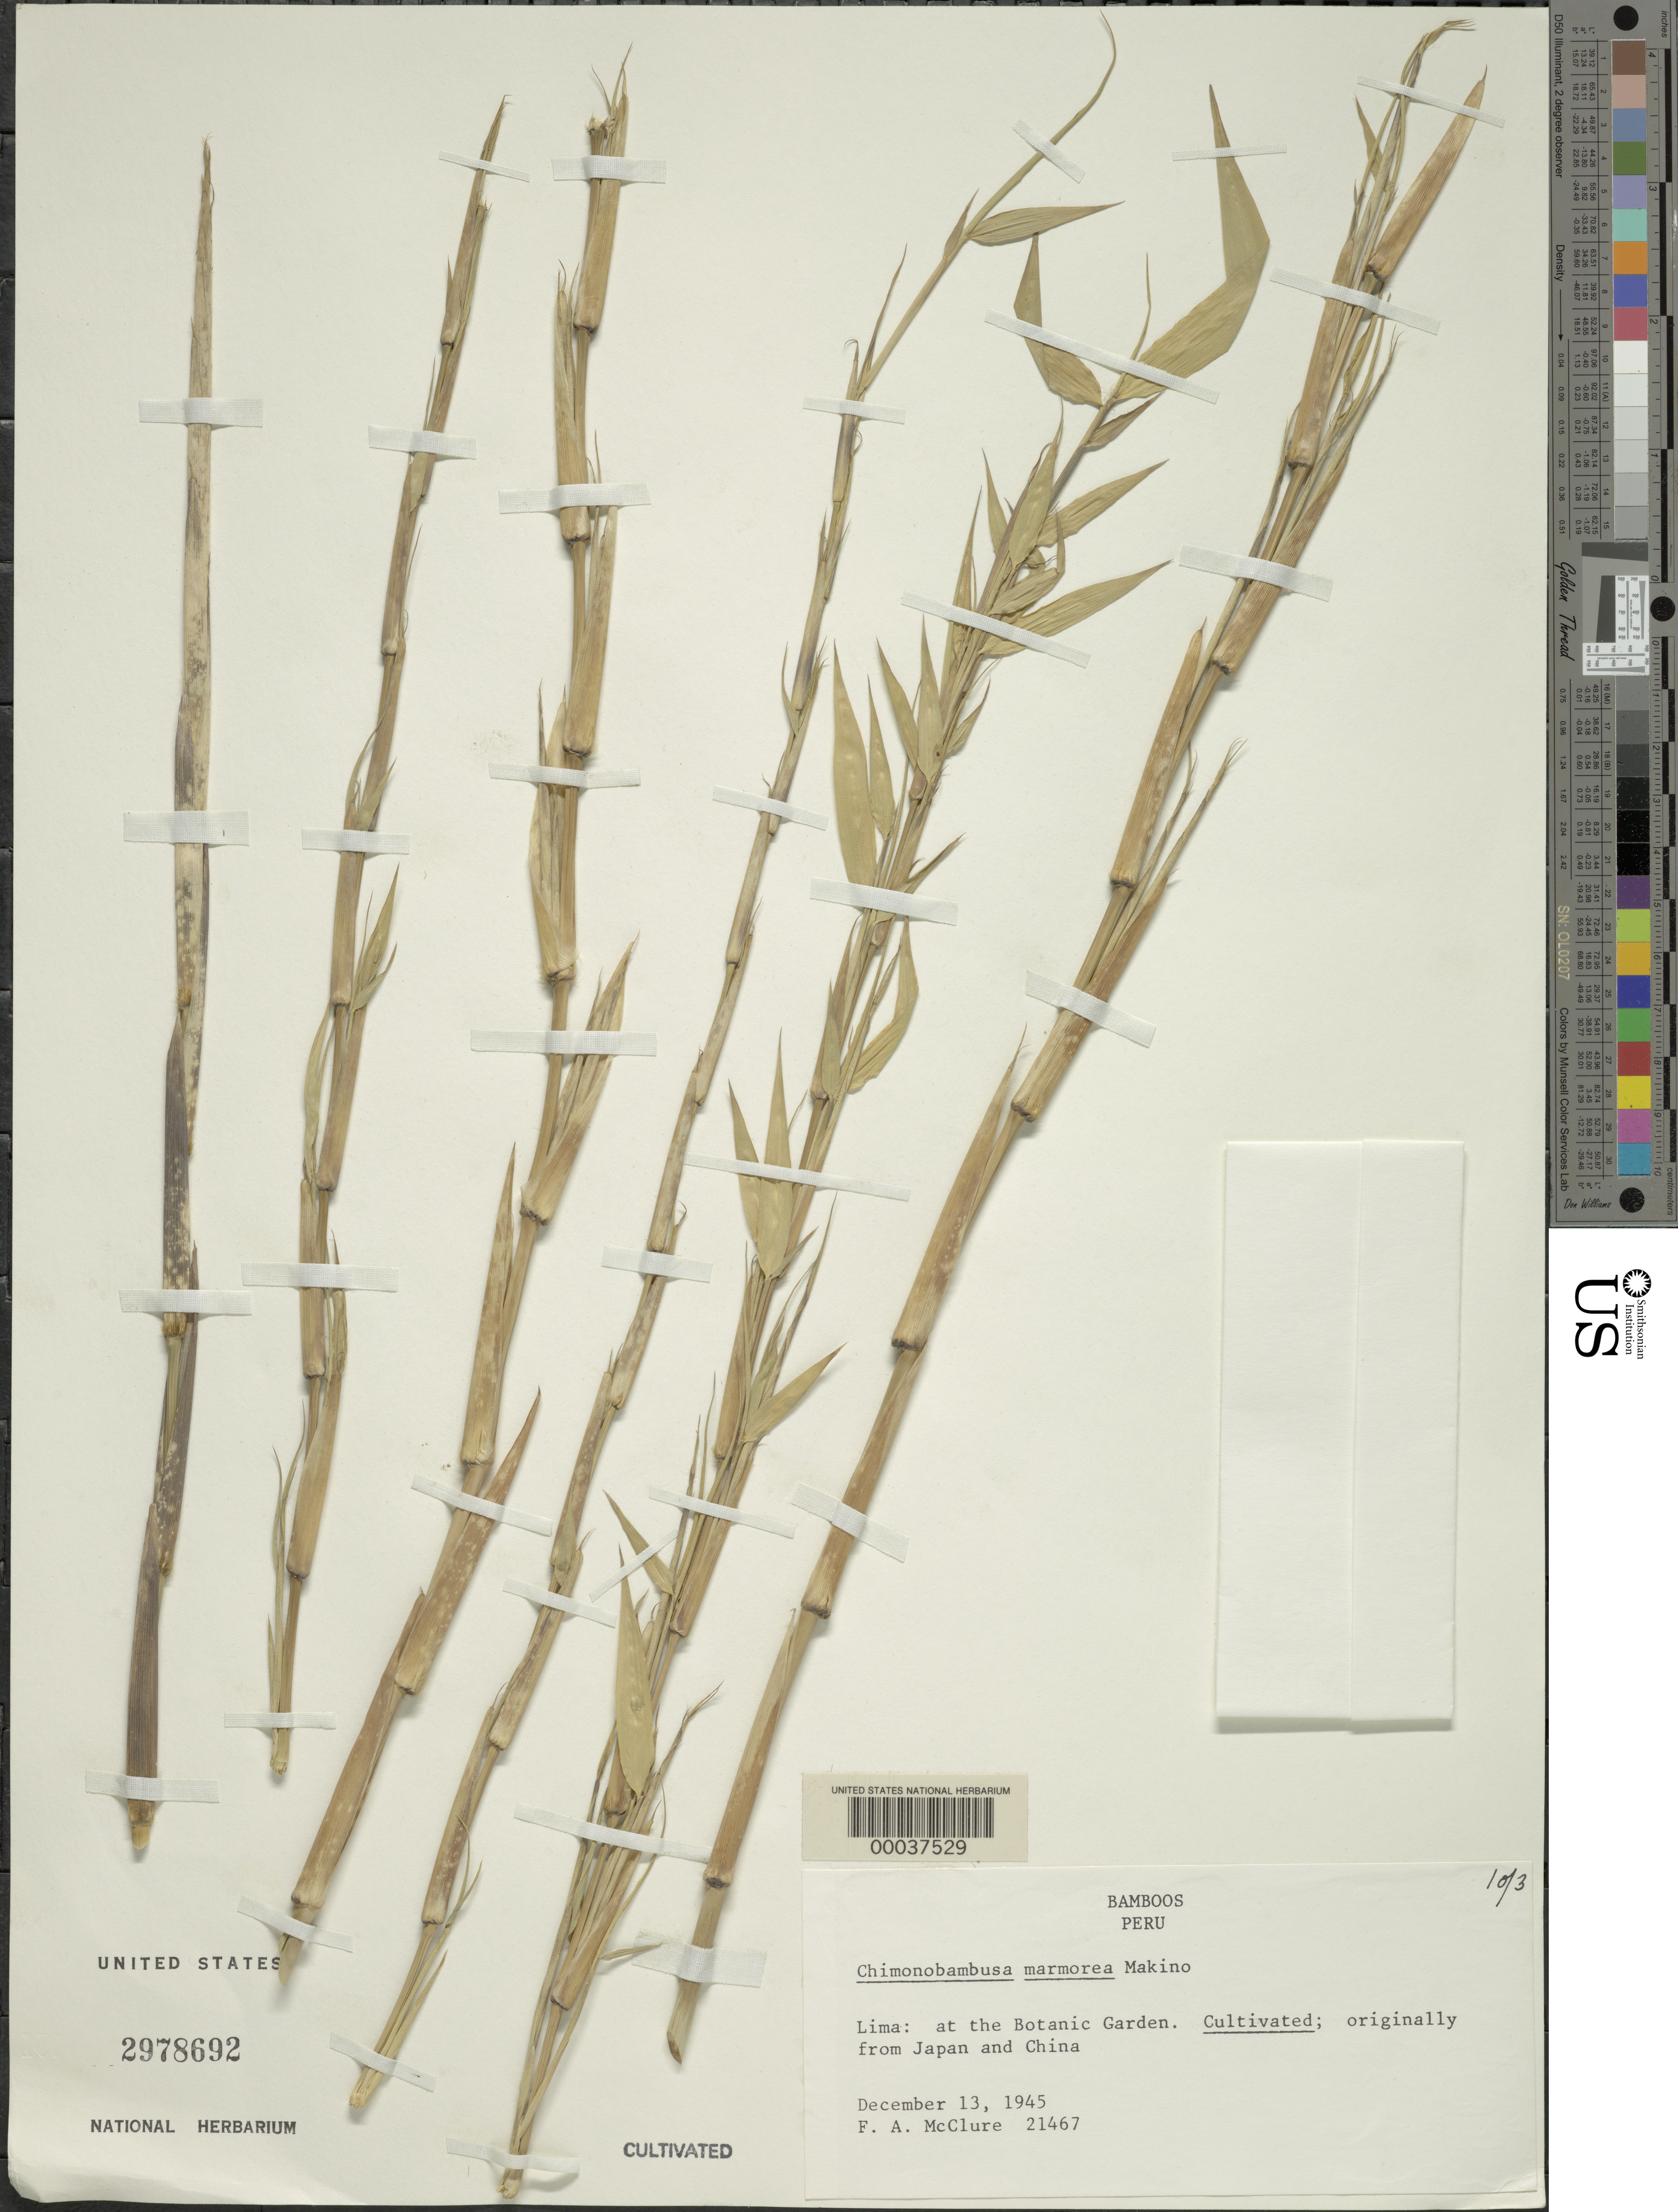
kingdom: Plantae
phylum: Tracheophyta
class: Liliopsida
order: Poales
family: Poaceae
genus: Chimonobambusa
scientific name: Chimonobambusa marmorea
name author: Makino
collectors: F. A. McClure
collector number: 21467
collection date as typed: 13 Dec 1945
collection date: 1945-12-13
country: Peru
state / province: Lima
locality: Botanic Garden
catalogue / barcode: US 2978692